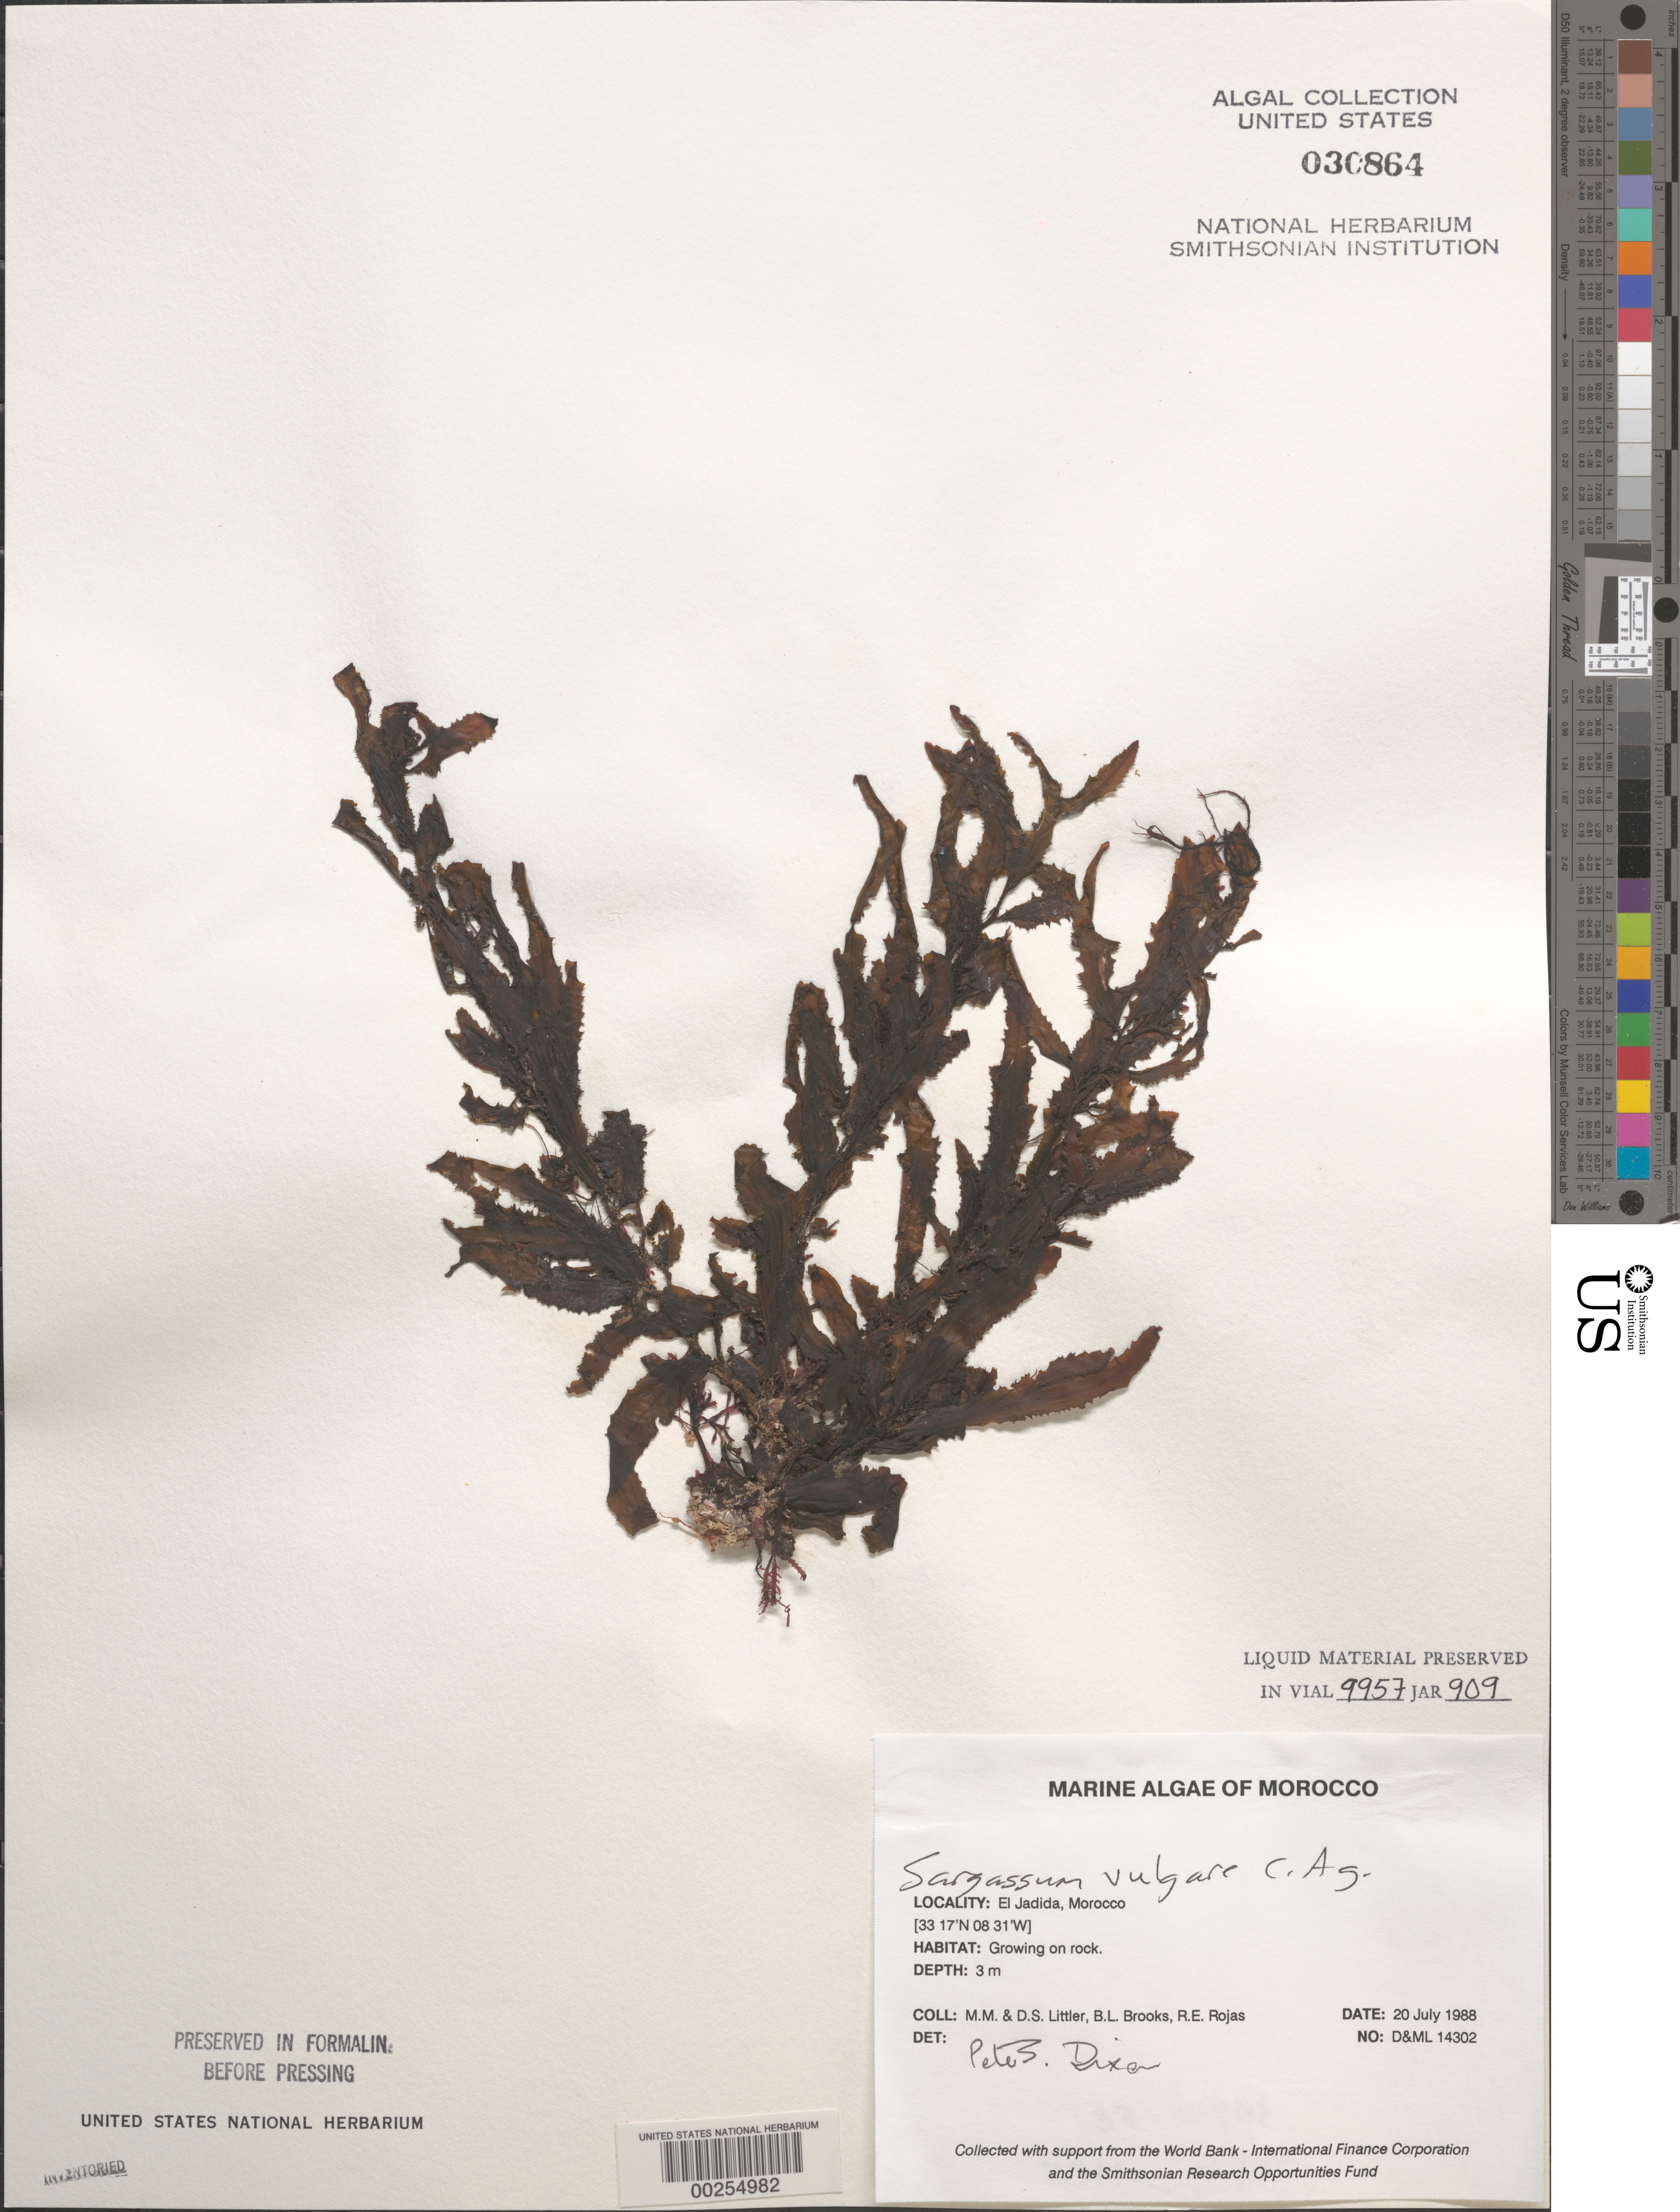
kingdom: Chromista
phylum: Ochrophyta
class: Phaeophyceae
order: Fucales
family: Sargassaceae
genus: Sargassum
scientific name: Sargassum vulgare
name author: C. Agardh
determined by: Dixon, P. S.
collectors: M. M. Littler, D. S. Littler, B. Brooks & R. Rojas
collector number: D&ML 14302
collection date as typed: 20 Jul 1988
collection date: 1988-07-20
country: Morocco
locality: El Jadida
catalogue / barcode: US 30864